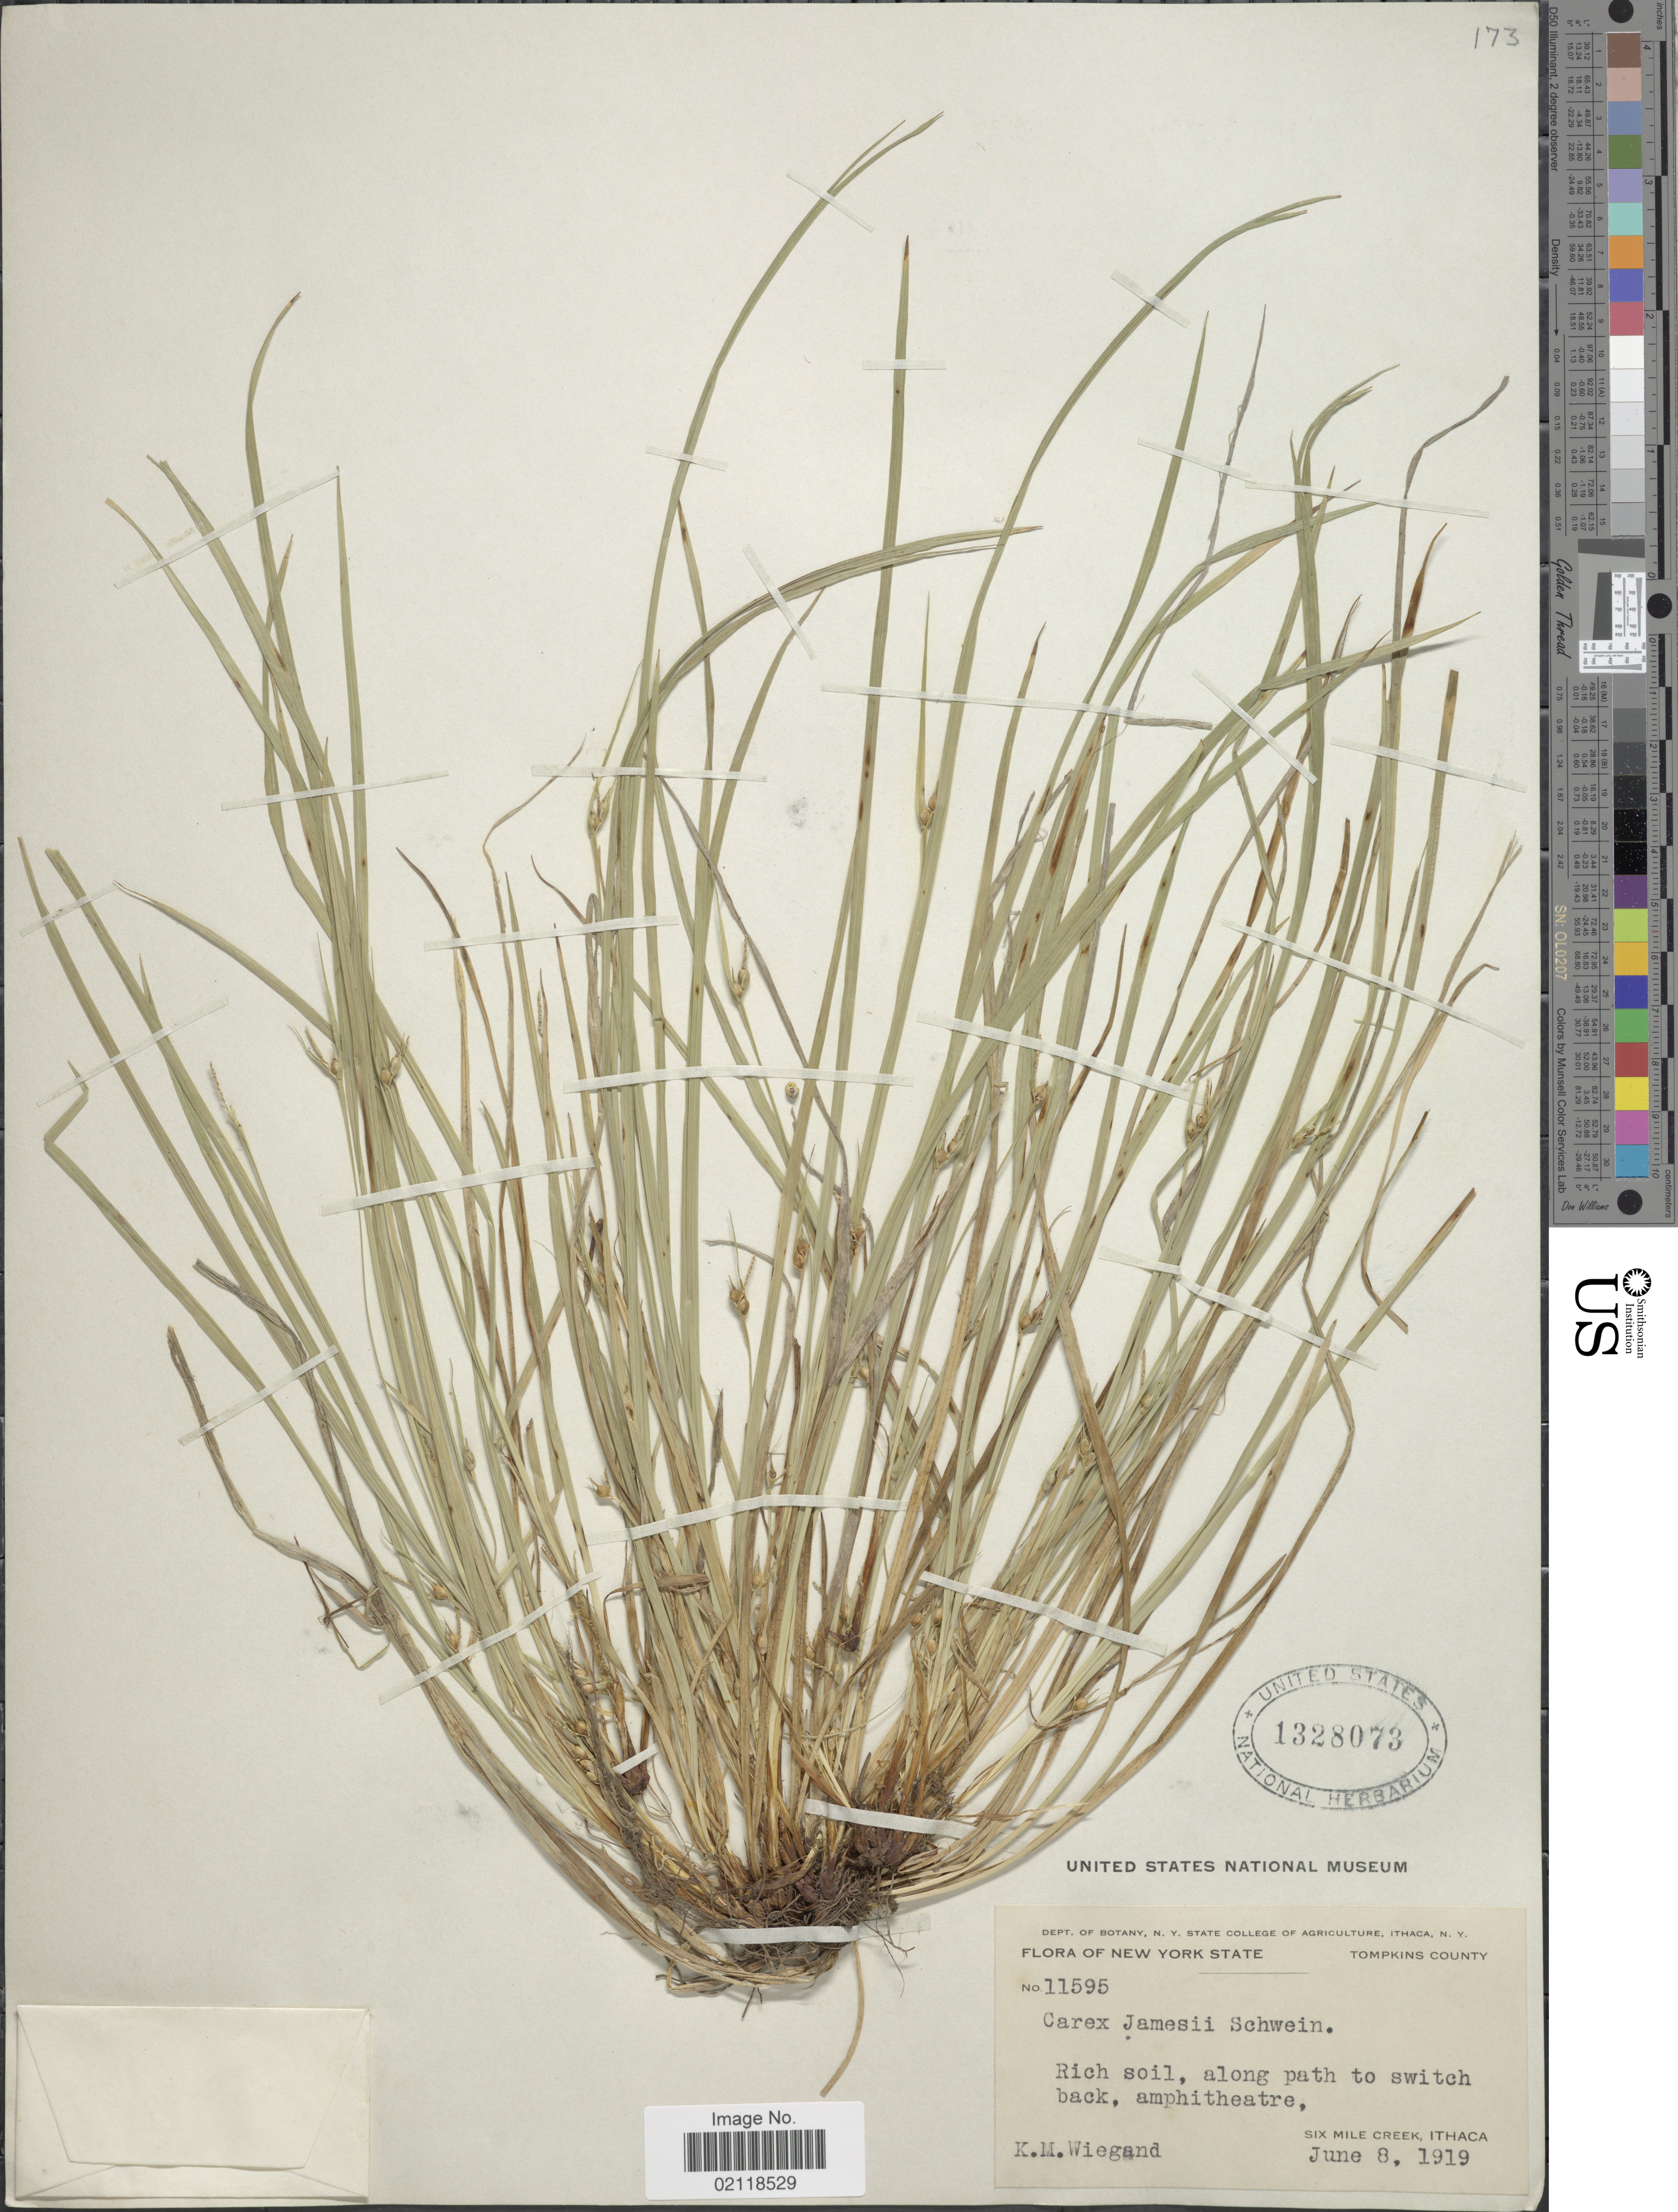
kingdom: Plantae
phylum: Tracheophyta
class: Liliopsida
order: Poales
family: Cyperaceae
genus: Carex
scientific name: Carex jamesii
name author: Schwein.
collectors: K. M. Wiegand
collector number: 11595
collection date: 1919-06-08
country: United States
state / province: New York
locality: Tompkins County, along path to switch back, amphiheatre, Six Mile Creek, Ithaca.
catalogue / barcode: US 1328073